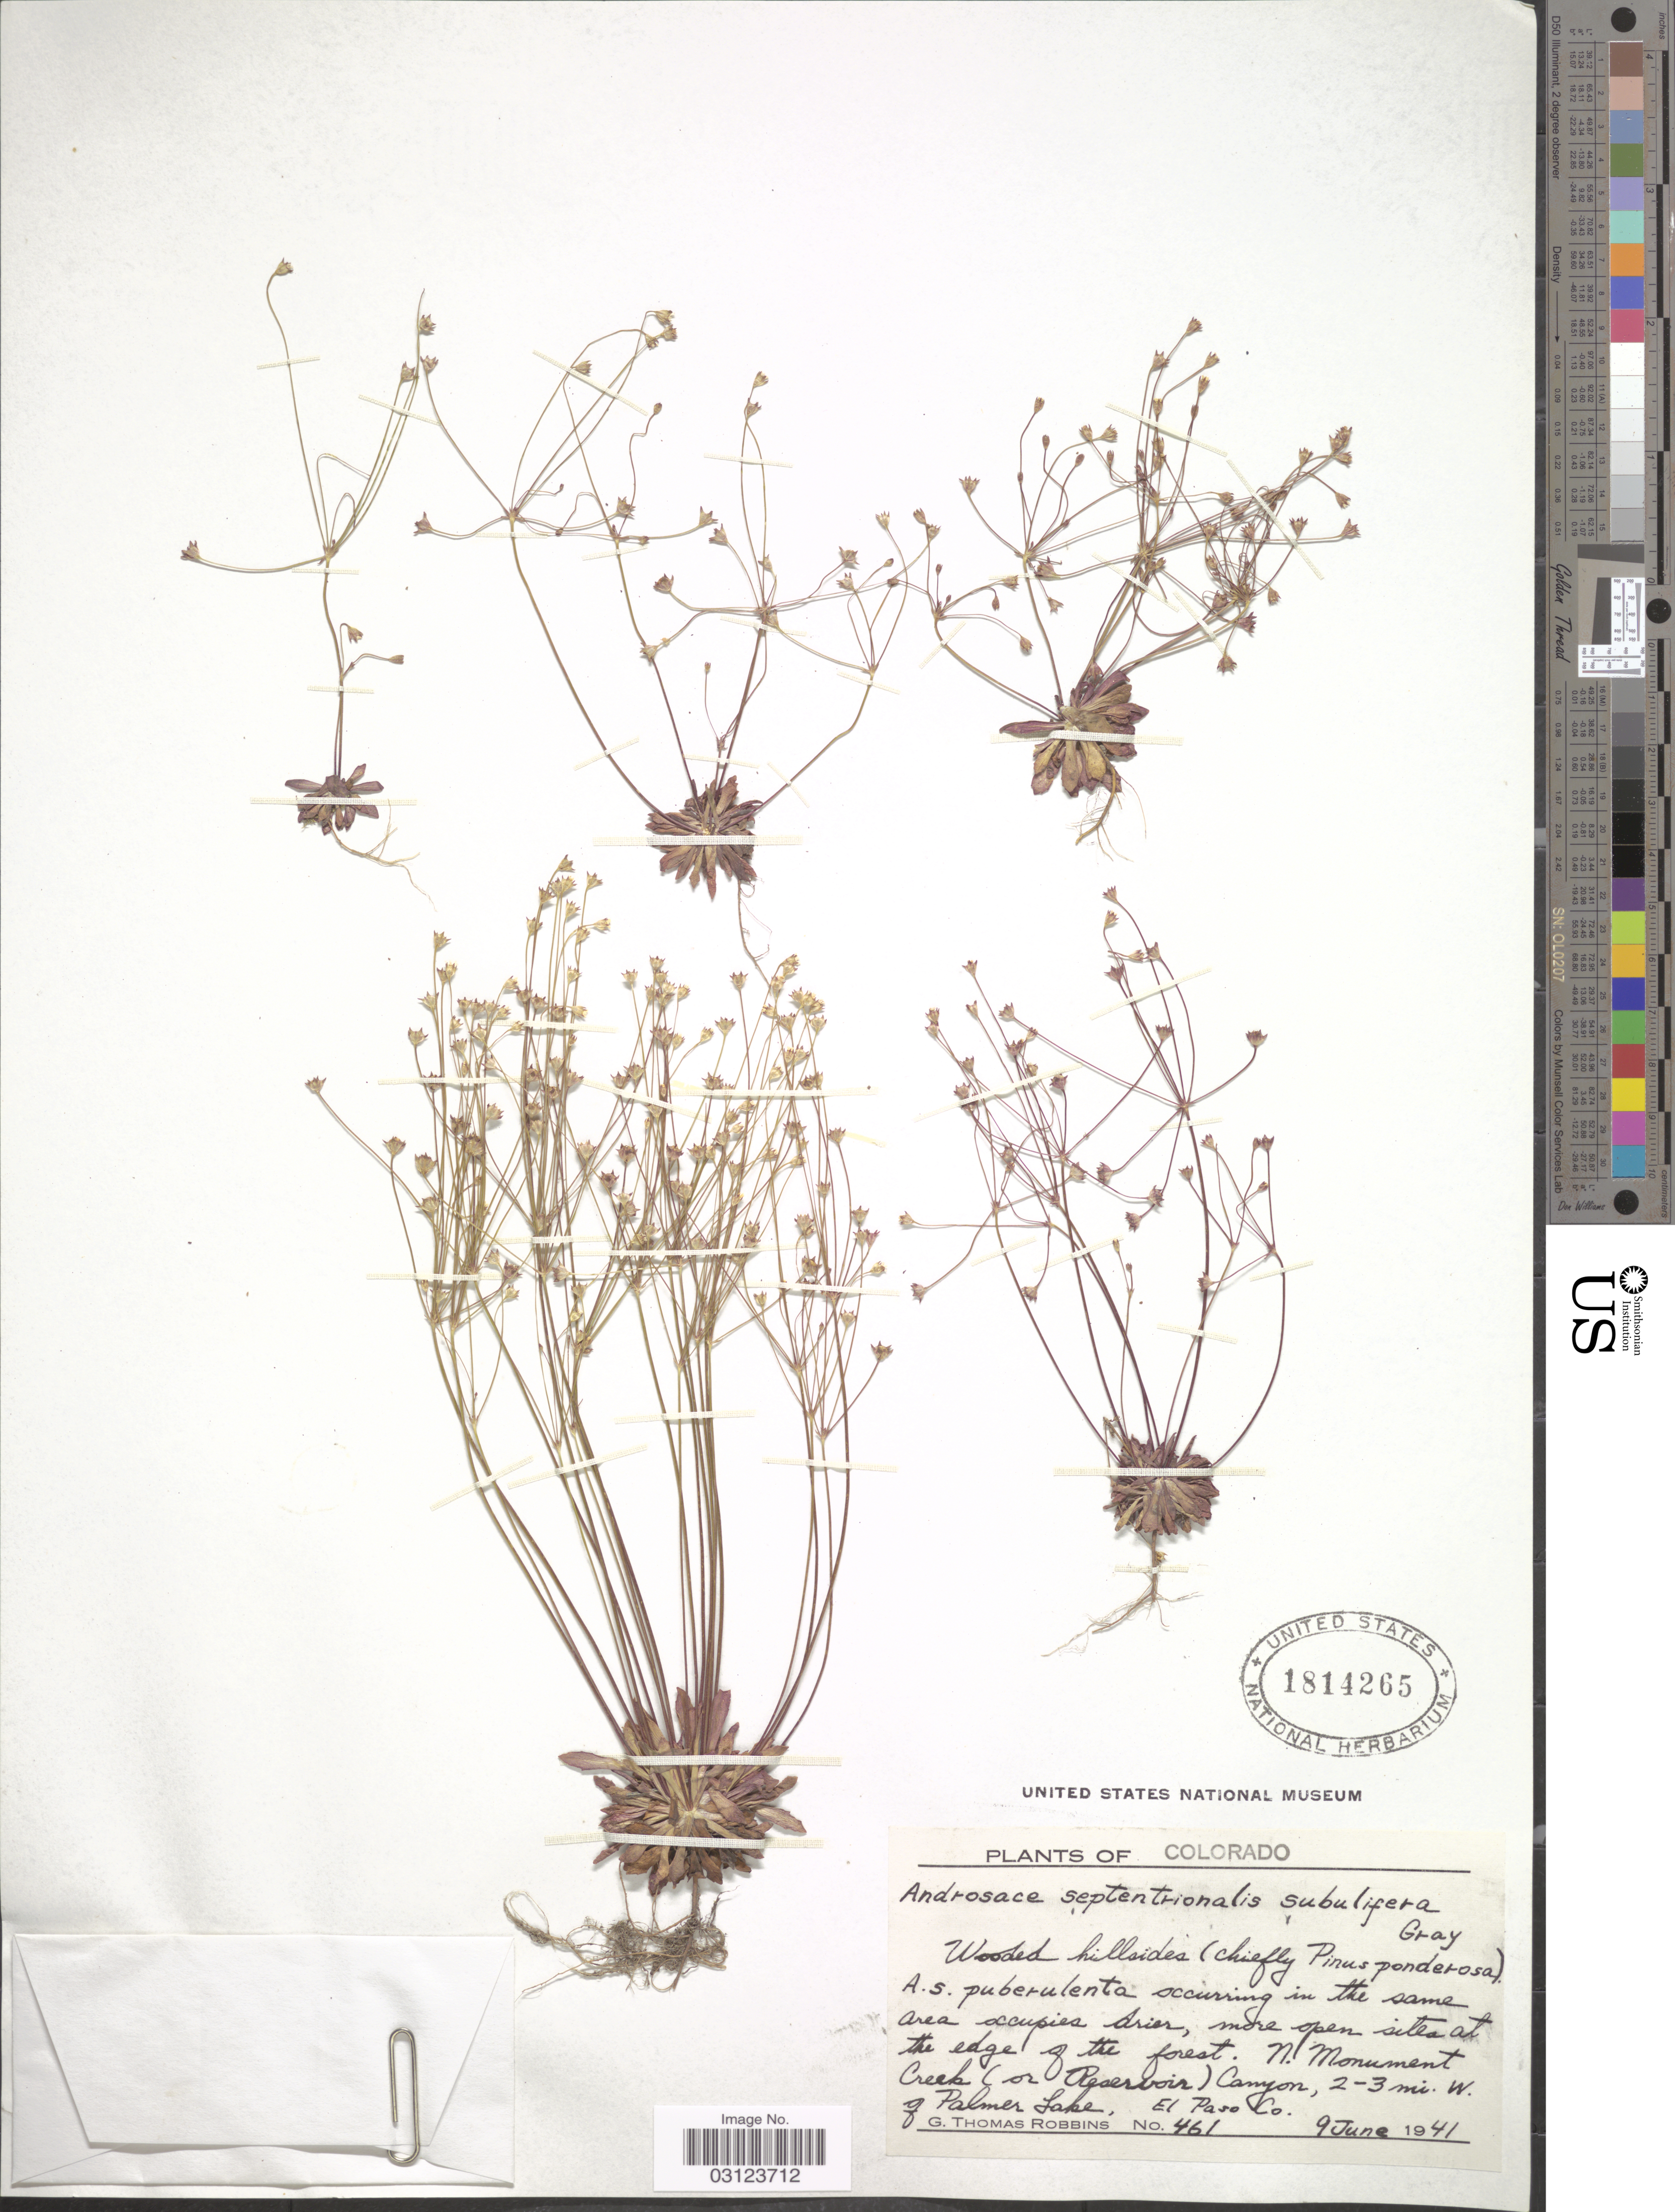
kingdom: Plantae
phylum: Tracheophyta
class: Magnoliopsida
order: Ericales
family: Primulaceae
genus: Androsace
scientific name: Androsace septentrionalis subsp. subulifera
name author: (A. Gray) G.T. Robbins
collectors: G. T. Robbins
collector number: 461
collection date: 1941-06-09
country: United States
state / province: Colorado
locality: N. Monument Creek (or Reservoir) Canyon, 2-3 mi. W. of Palmer Lake, El Paso Co.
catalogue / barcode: US 1814265